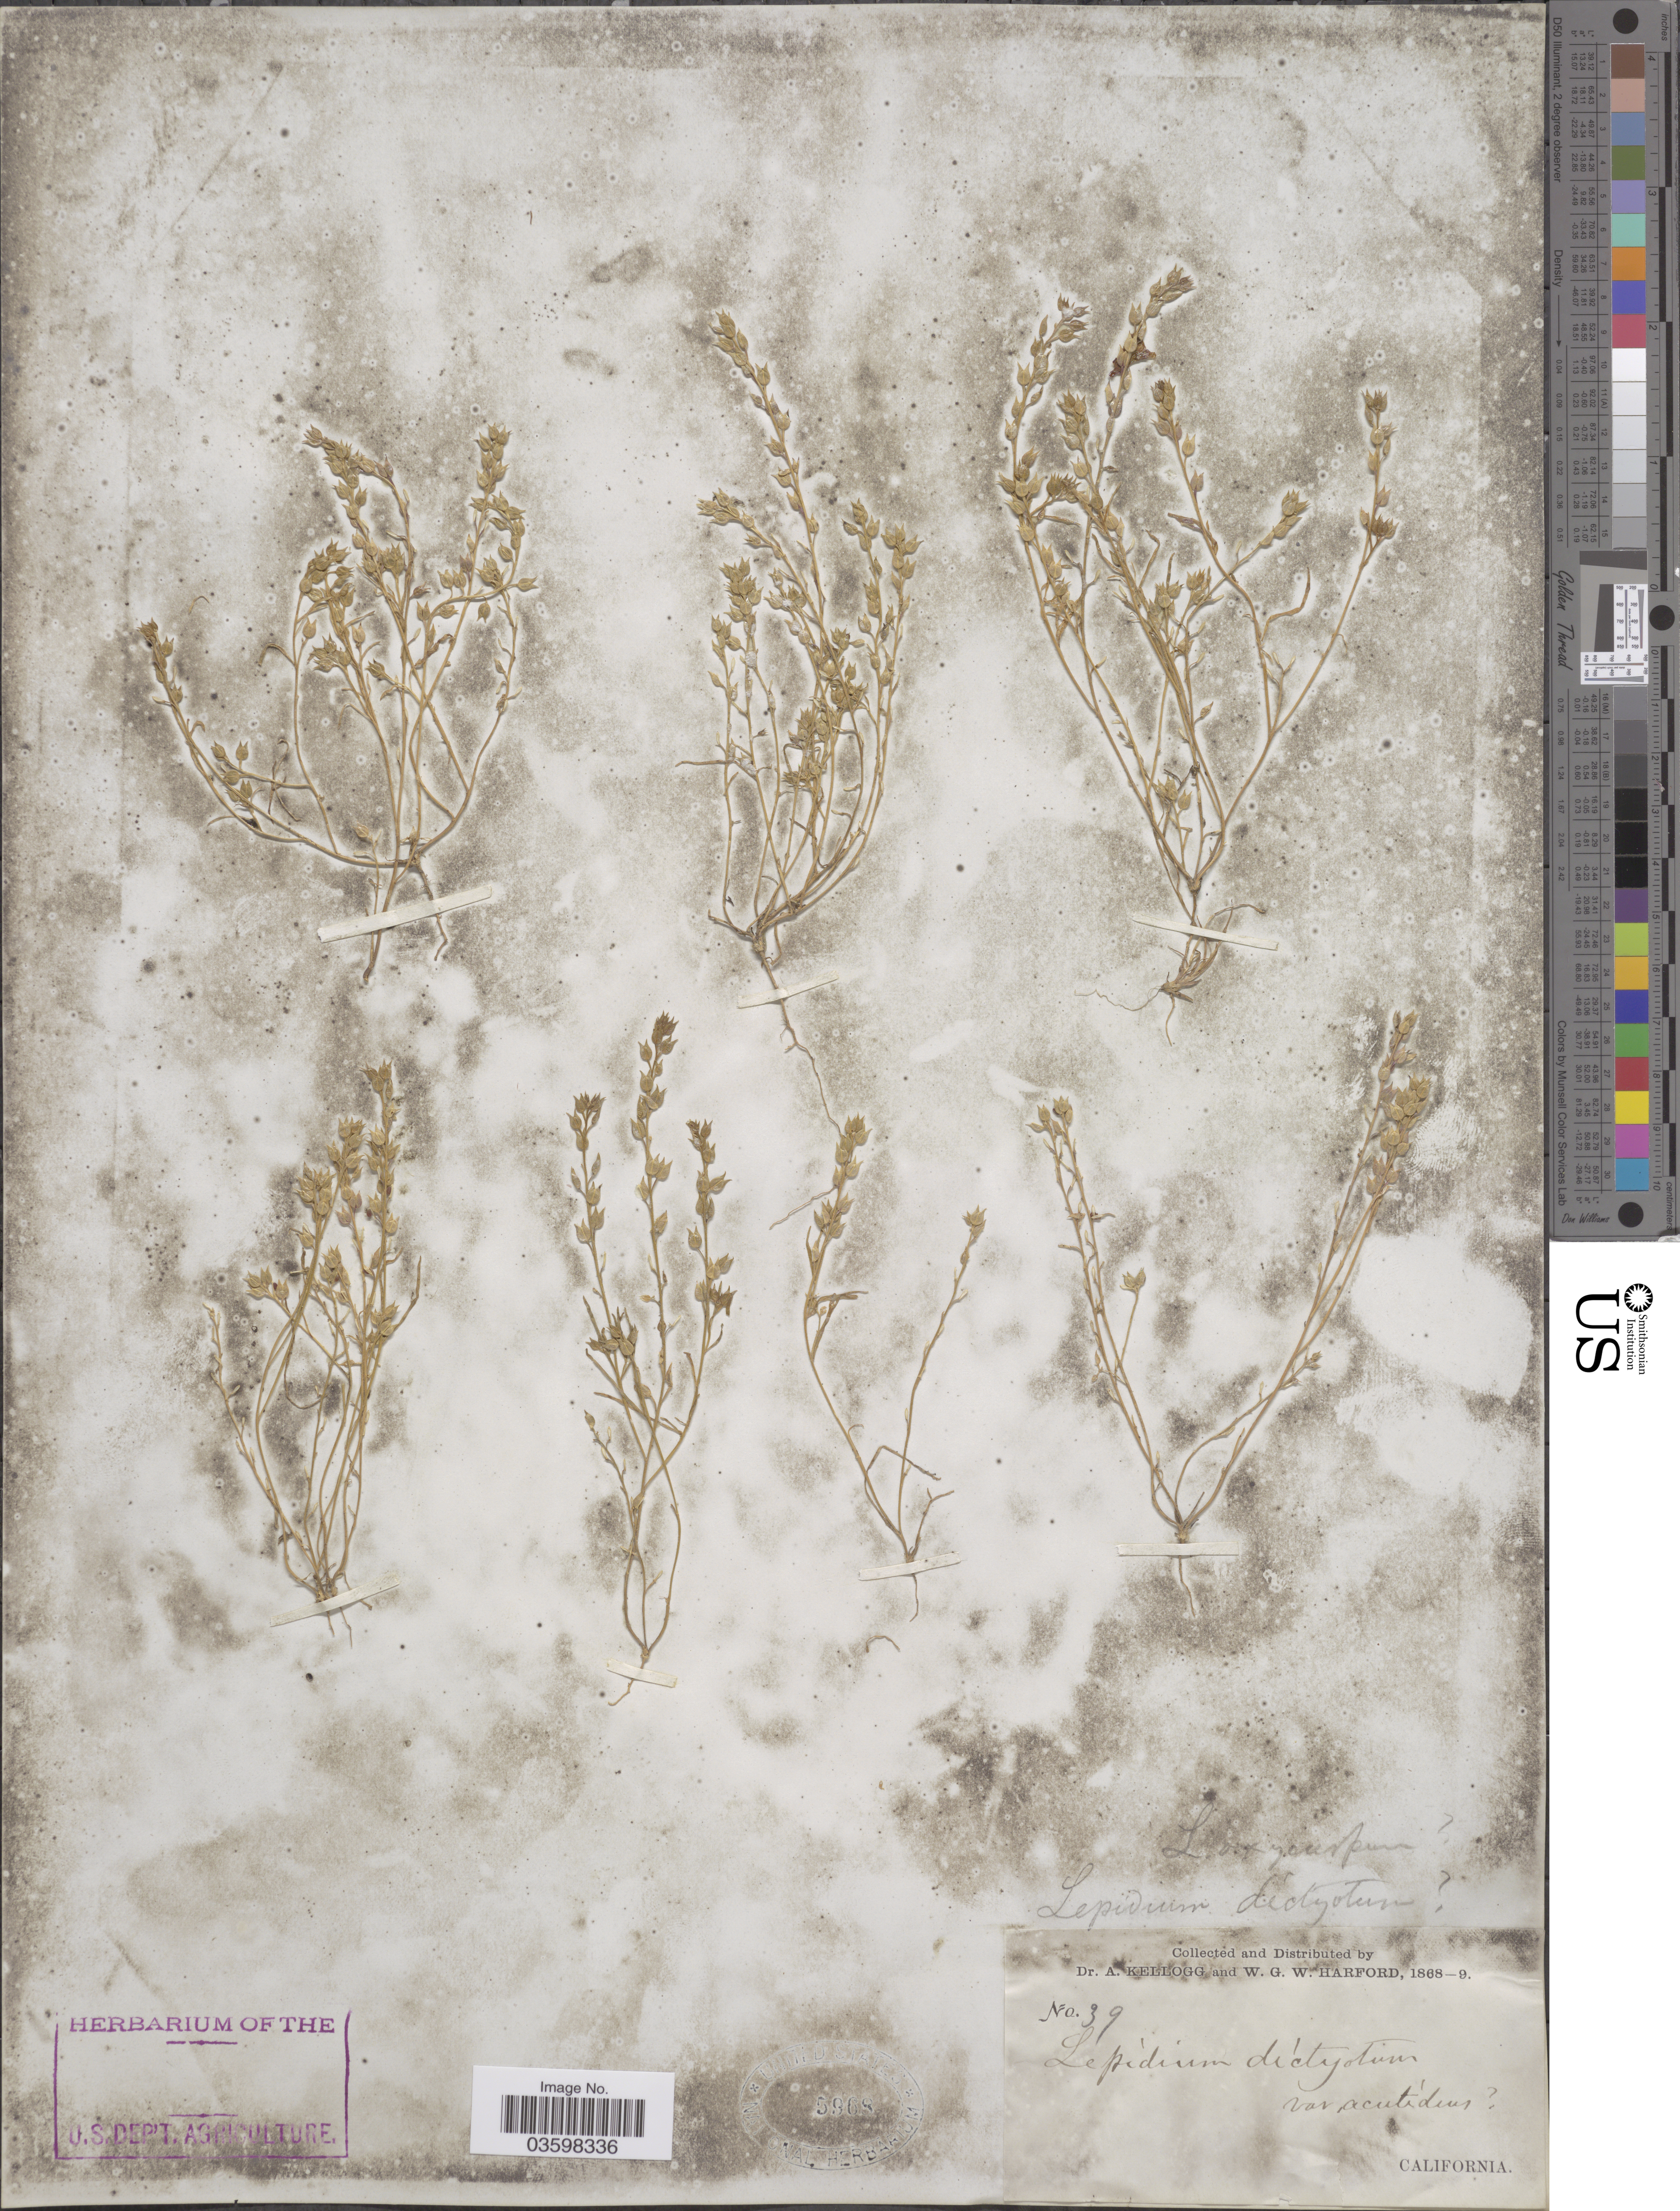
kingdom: Plantae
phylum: Tracheophyta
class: Magnoliopsida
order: Brassicales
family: Brassicaceae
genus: Lepidium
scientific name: Lepidium dictyotum var. acutidens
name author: A. Gray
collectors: A. Kellogg & W. G. W. Harford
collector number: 39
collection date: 1868/1869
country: United States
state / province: California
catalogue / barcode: US 5968